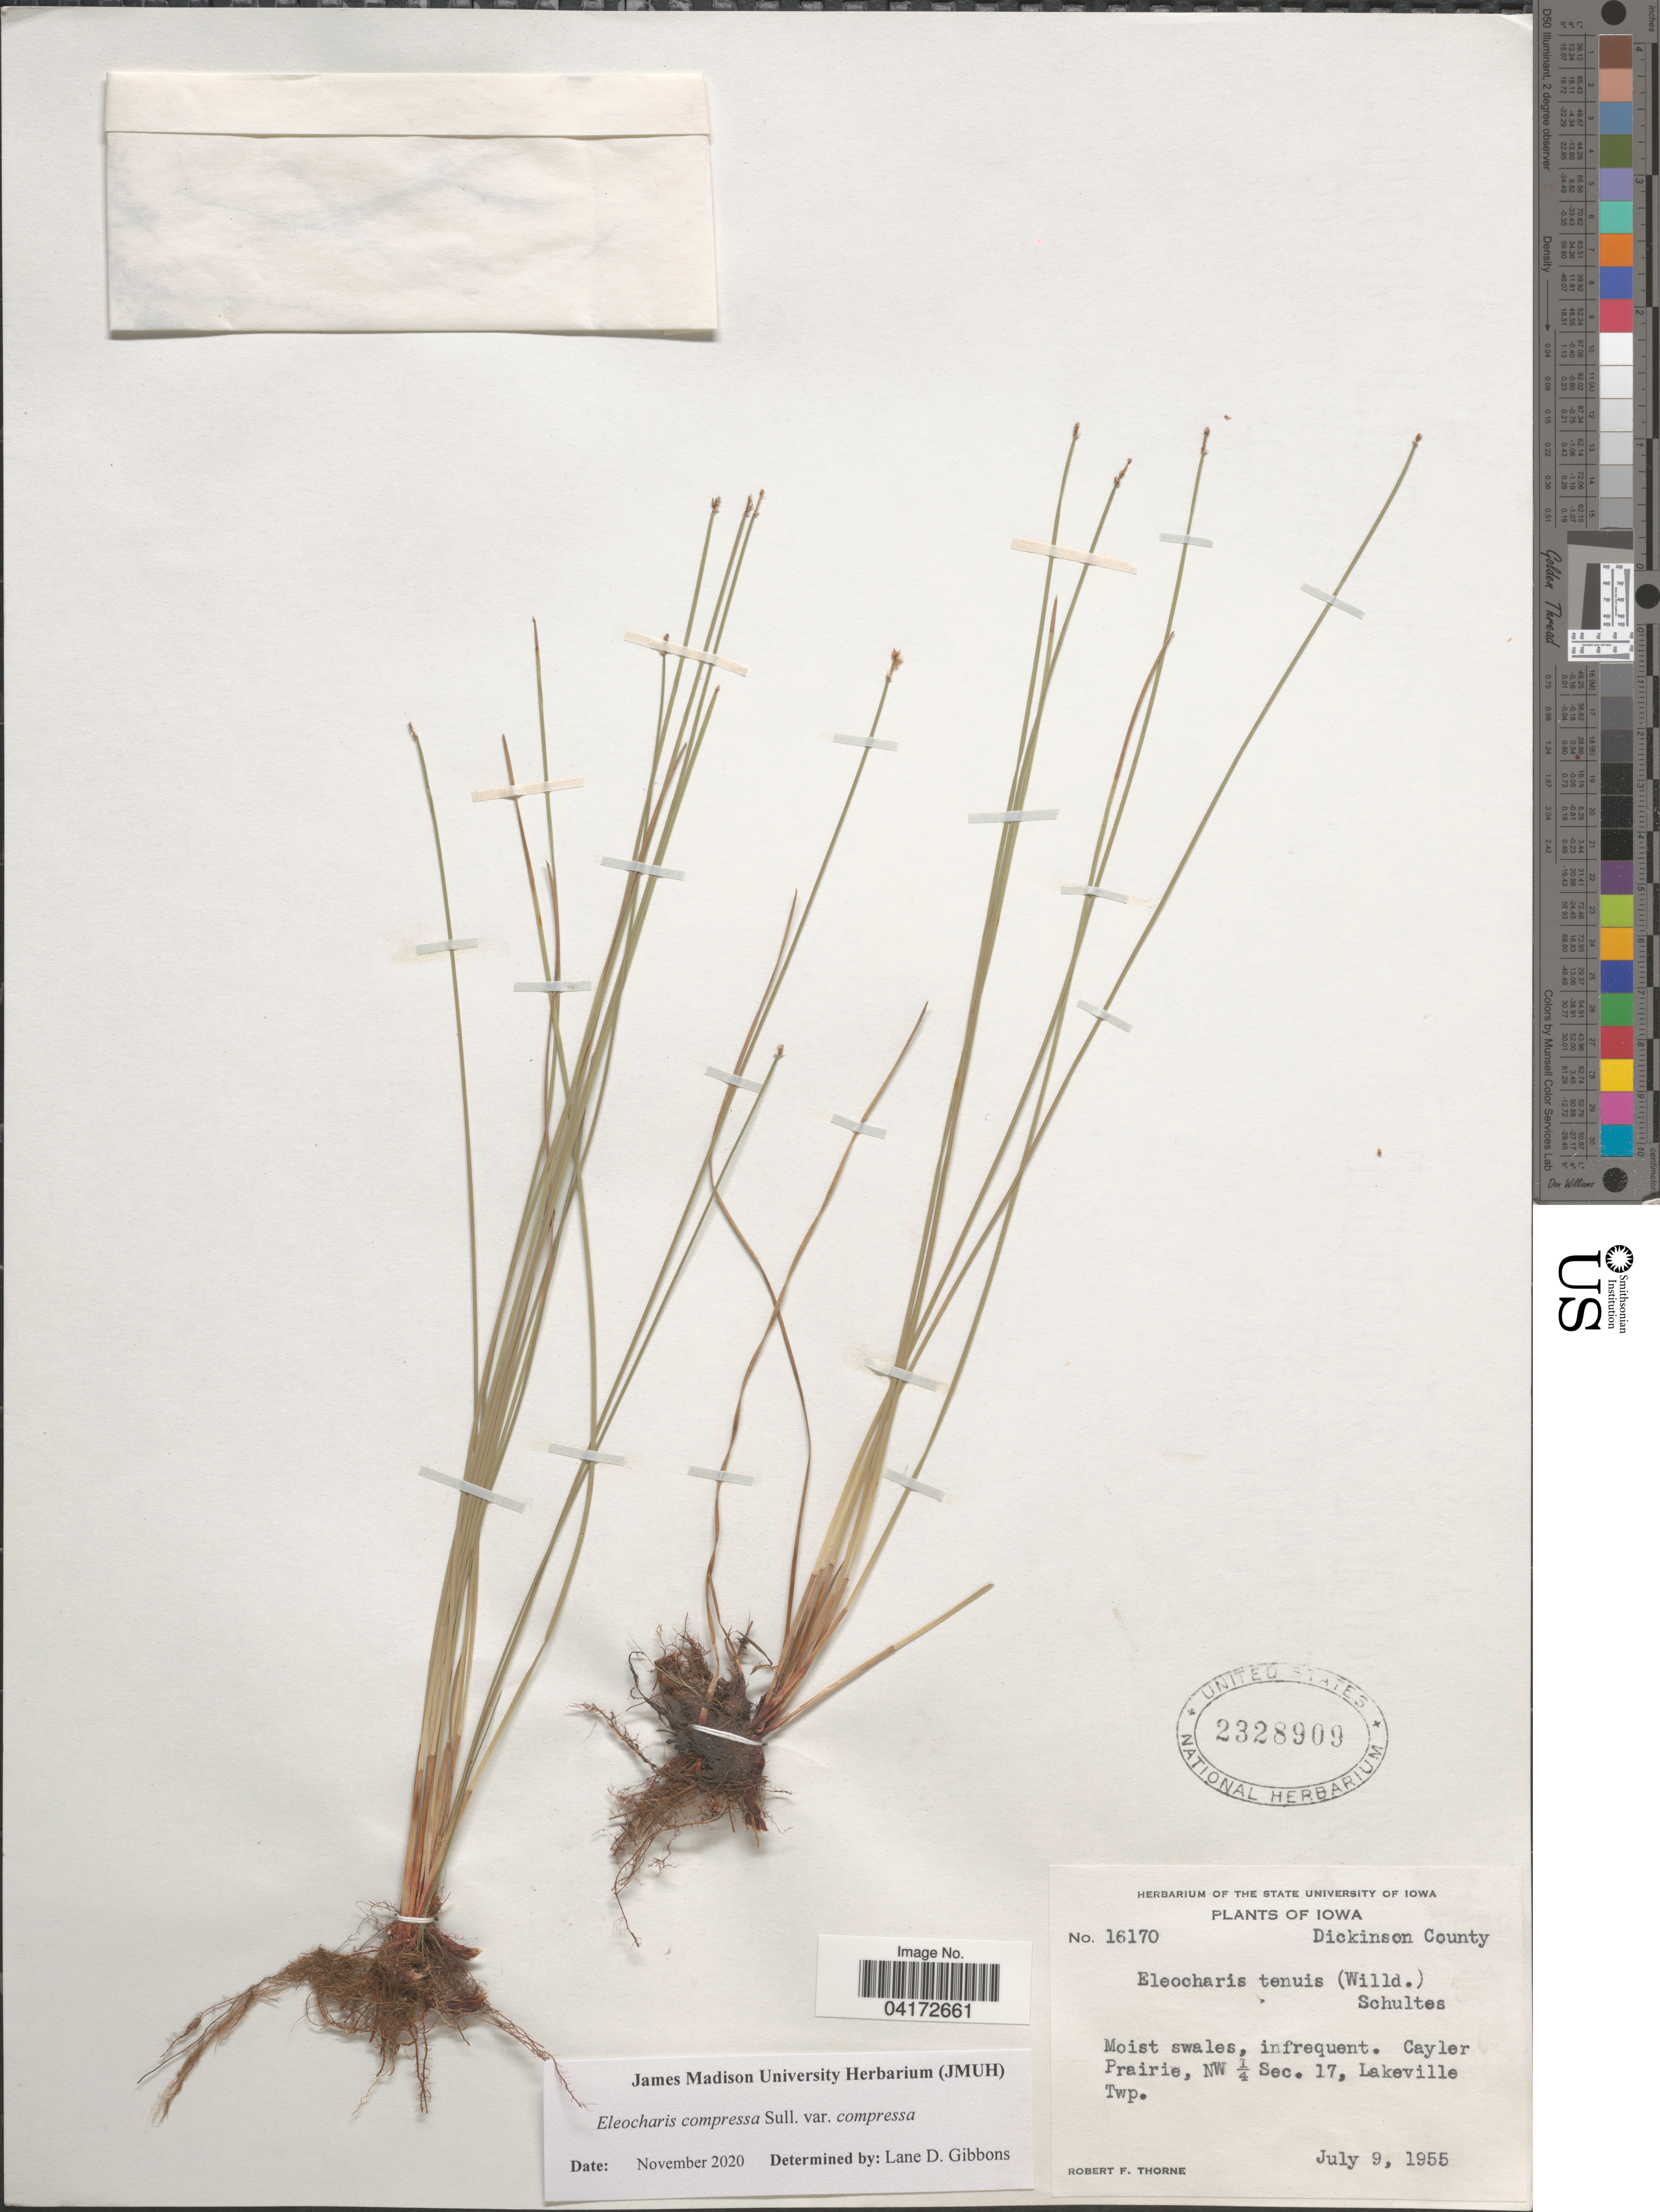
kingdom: Plantae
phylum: Tracheophyta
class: Liliopsida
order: Poales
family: Cyperaceae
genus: Eleocharis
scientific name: Eleocharis compressa var. compressa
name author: Sull.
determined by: Gibbons, Lane D.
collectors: R. F. Thorne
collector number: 16170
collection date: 1955-07-09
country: United States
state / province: Iowa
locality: Dickinson County. Cayler Prairie, NW ¼ Sec. 17, Lakeville Twp.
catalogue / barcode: US 2328909